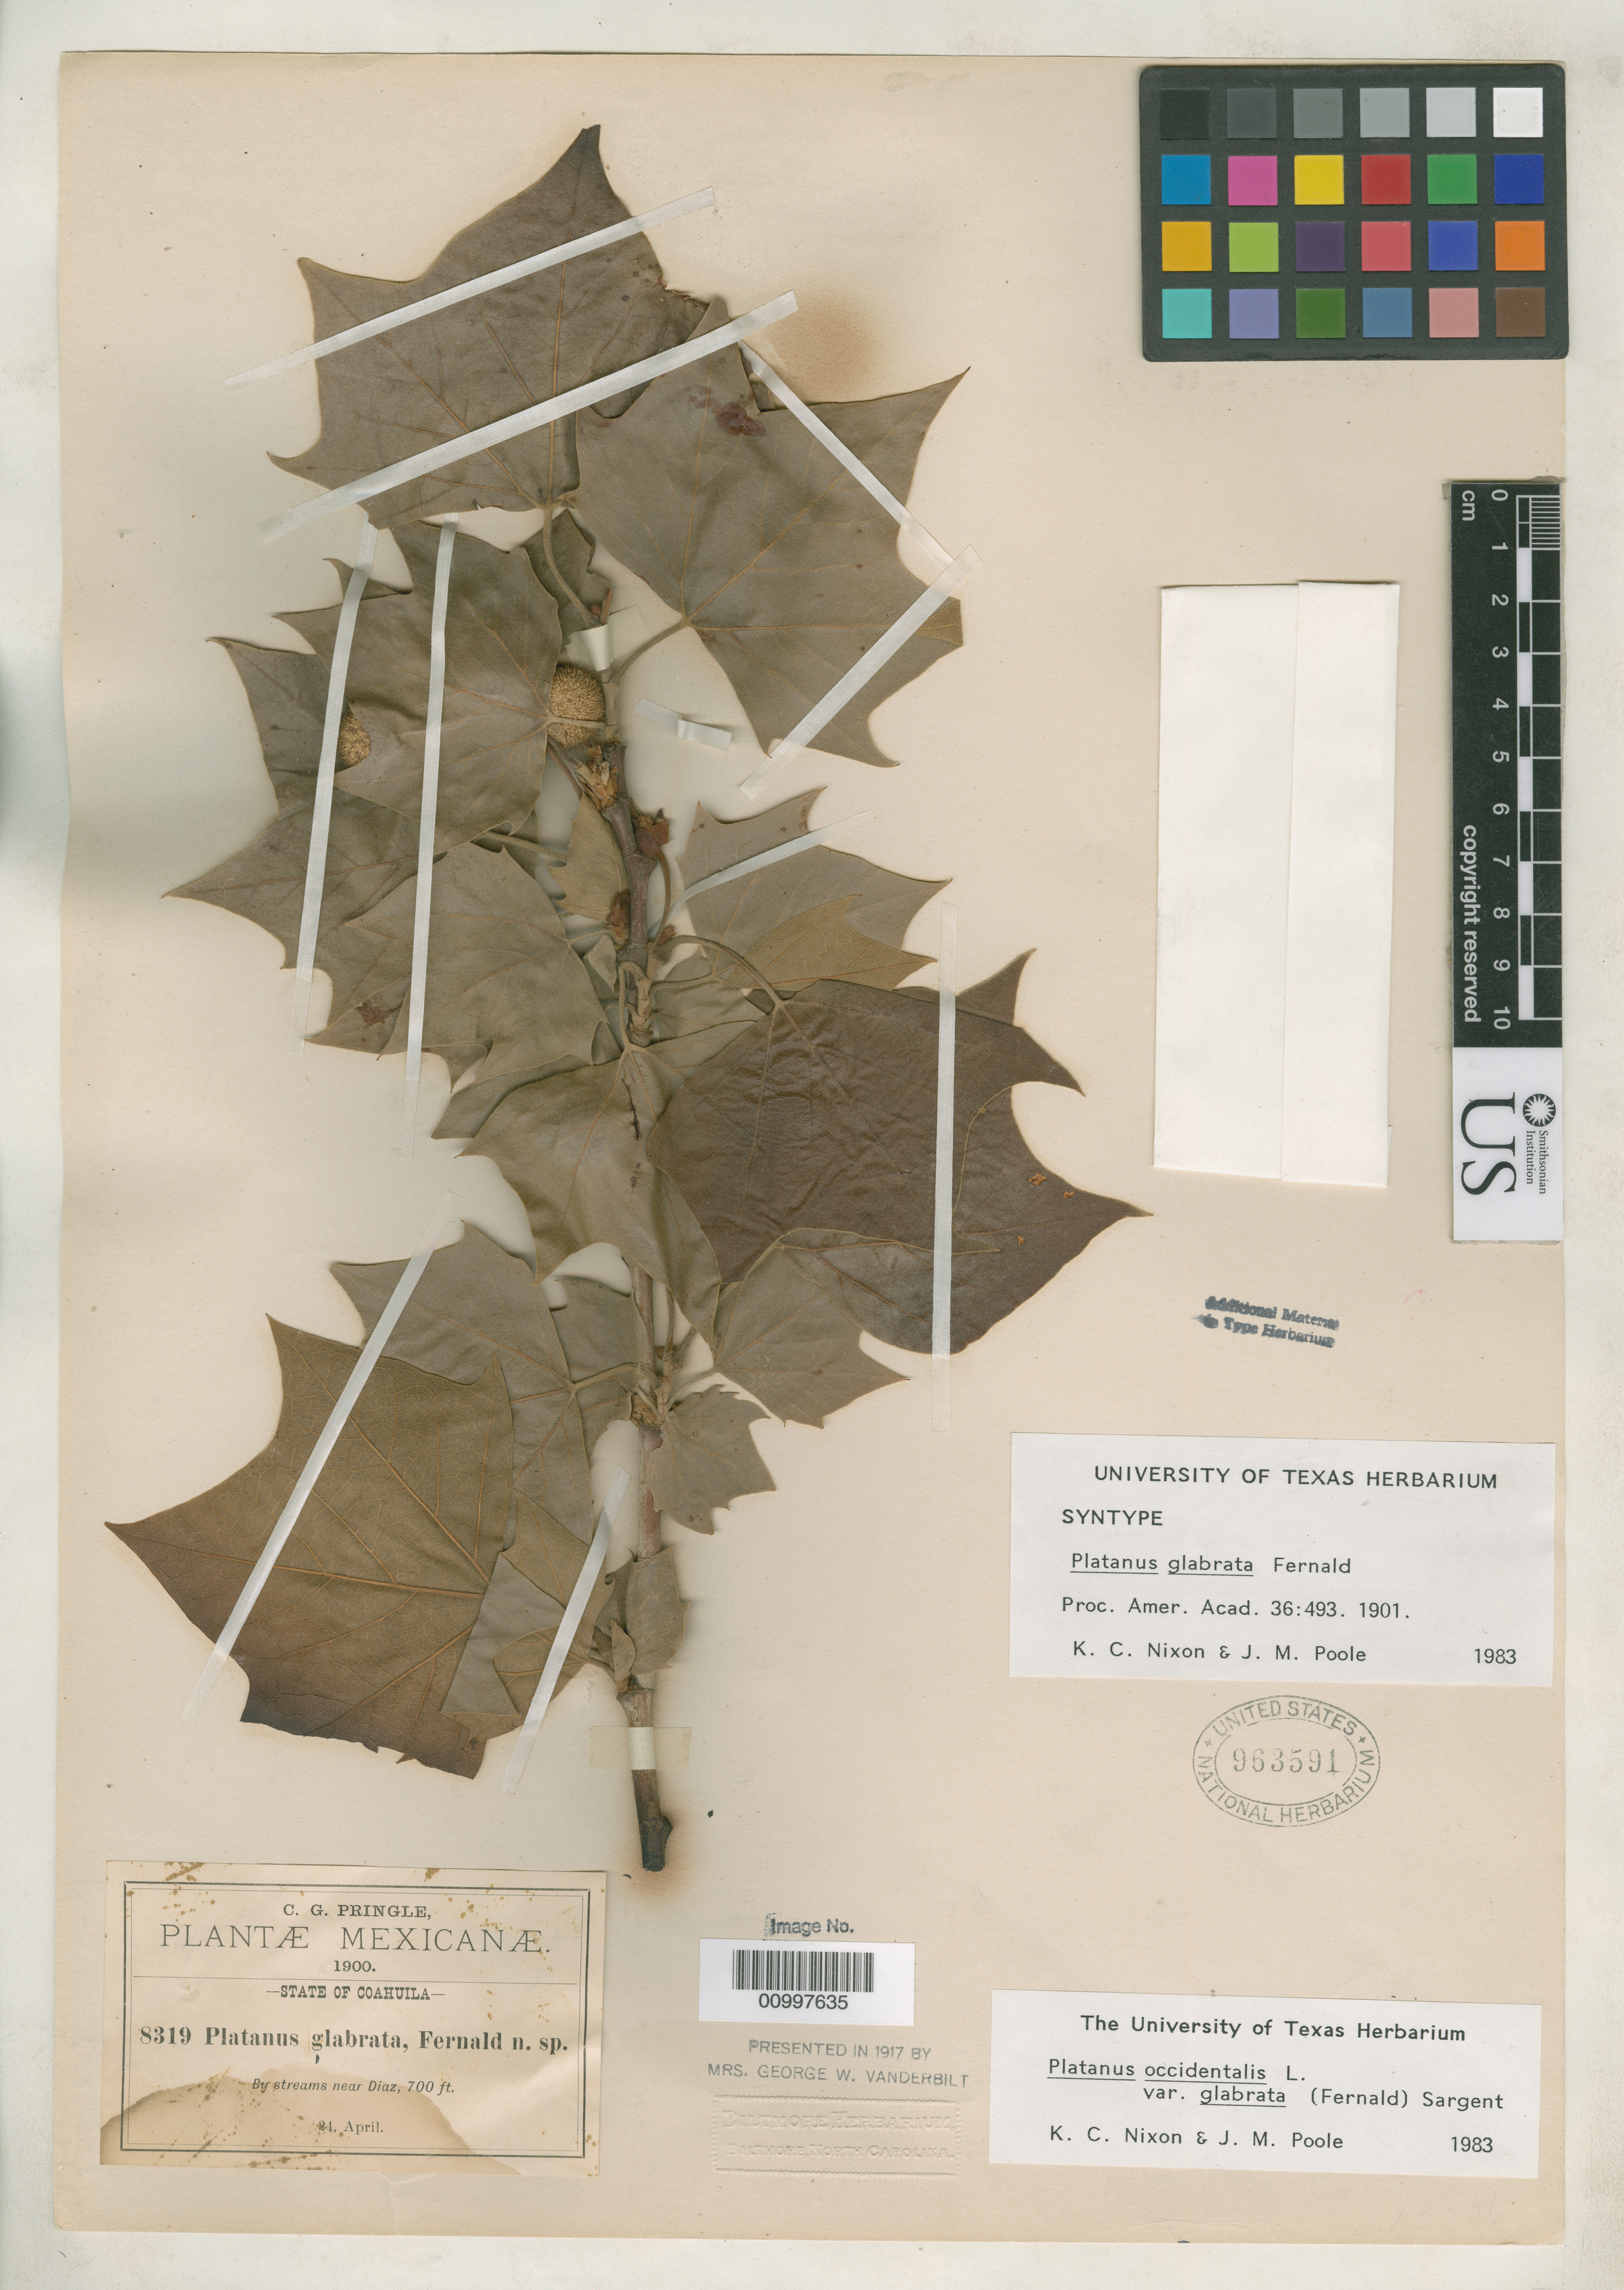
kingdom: Plantae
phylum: Tracheophyta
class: Magnoliopsida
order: Proteales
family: Platanaceae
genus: Platanus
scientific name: Platanus glabrata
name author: Fernald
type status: Syntype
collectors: C. G. Pringle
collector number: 8319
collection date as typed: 24 Apr 1900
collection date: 1900-04-24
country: Mexico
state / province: Coahuila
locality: By streams near Diaz.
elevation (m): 213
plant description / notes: Lectotype collection is Palmer 1269 as designated by Nixon & Poole, Lundellia 6: 135 (2003).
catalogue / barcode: US 963591